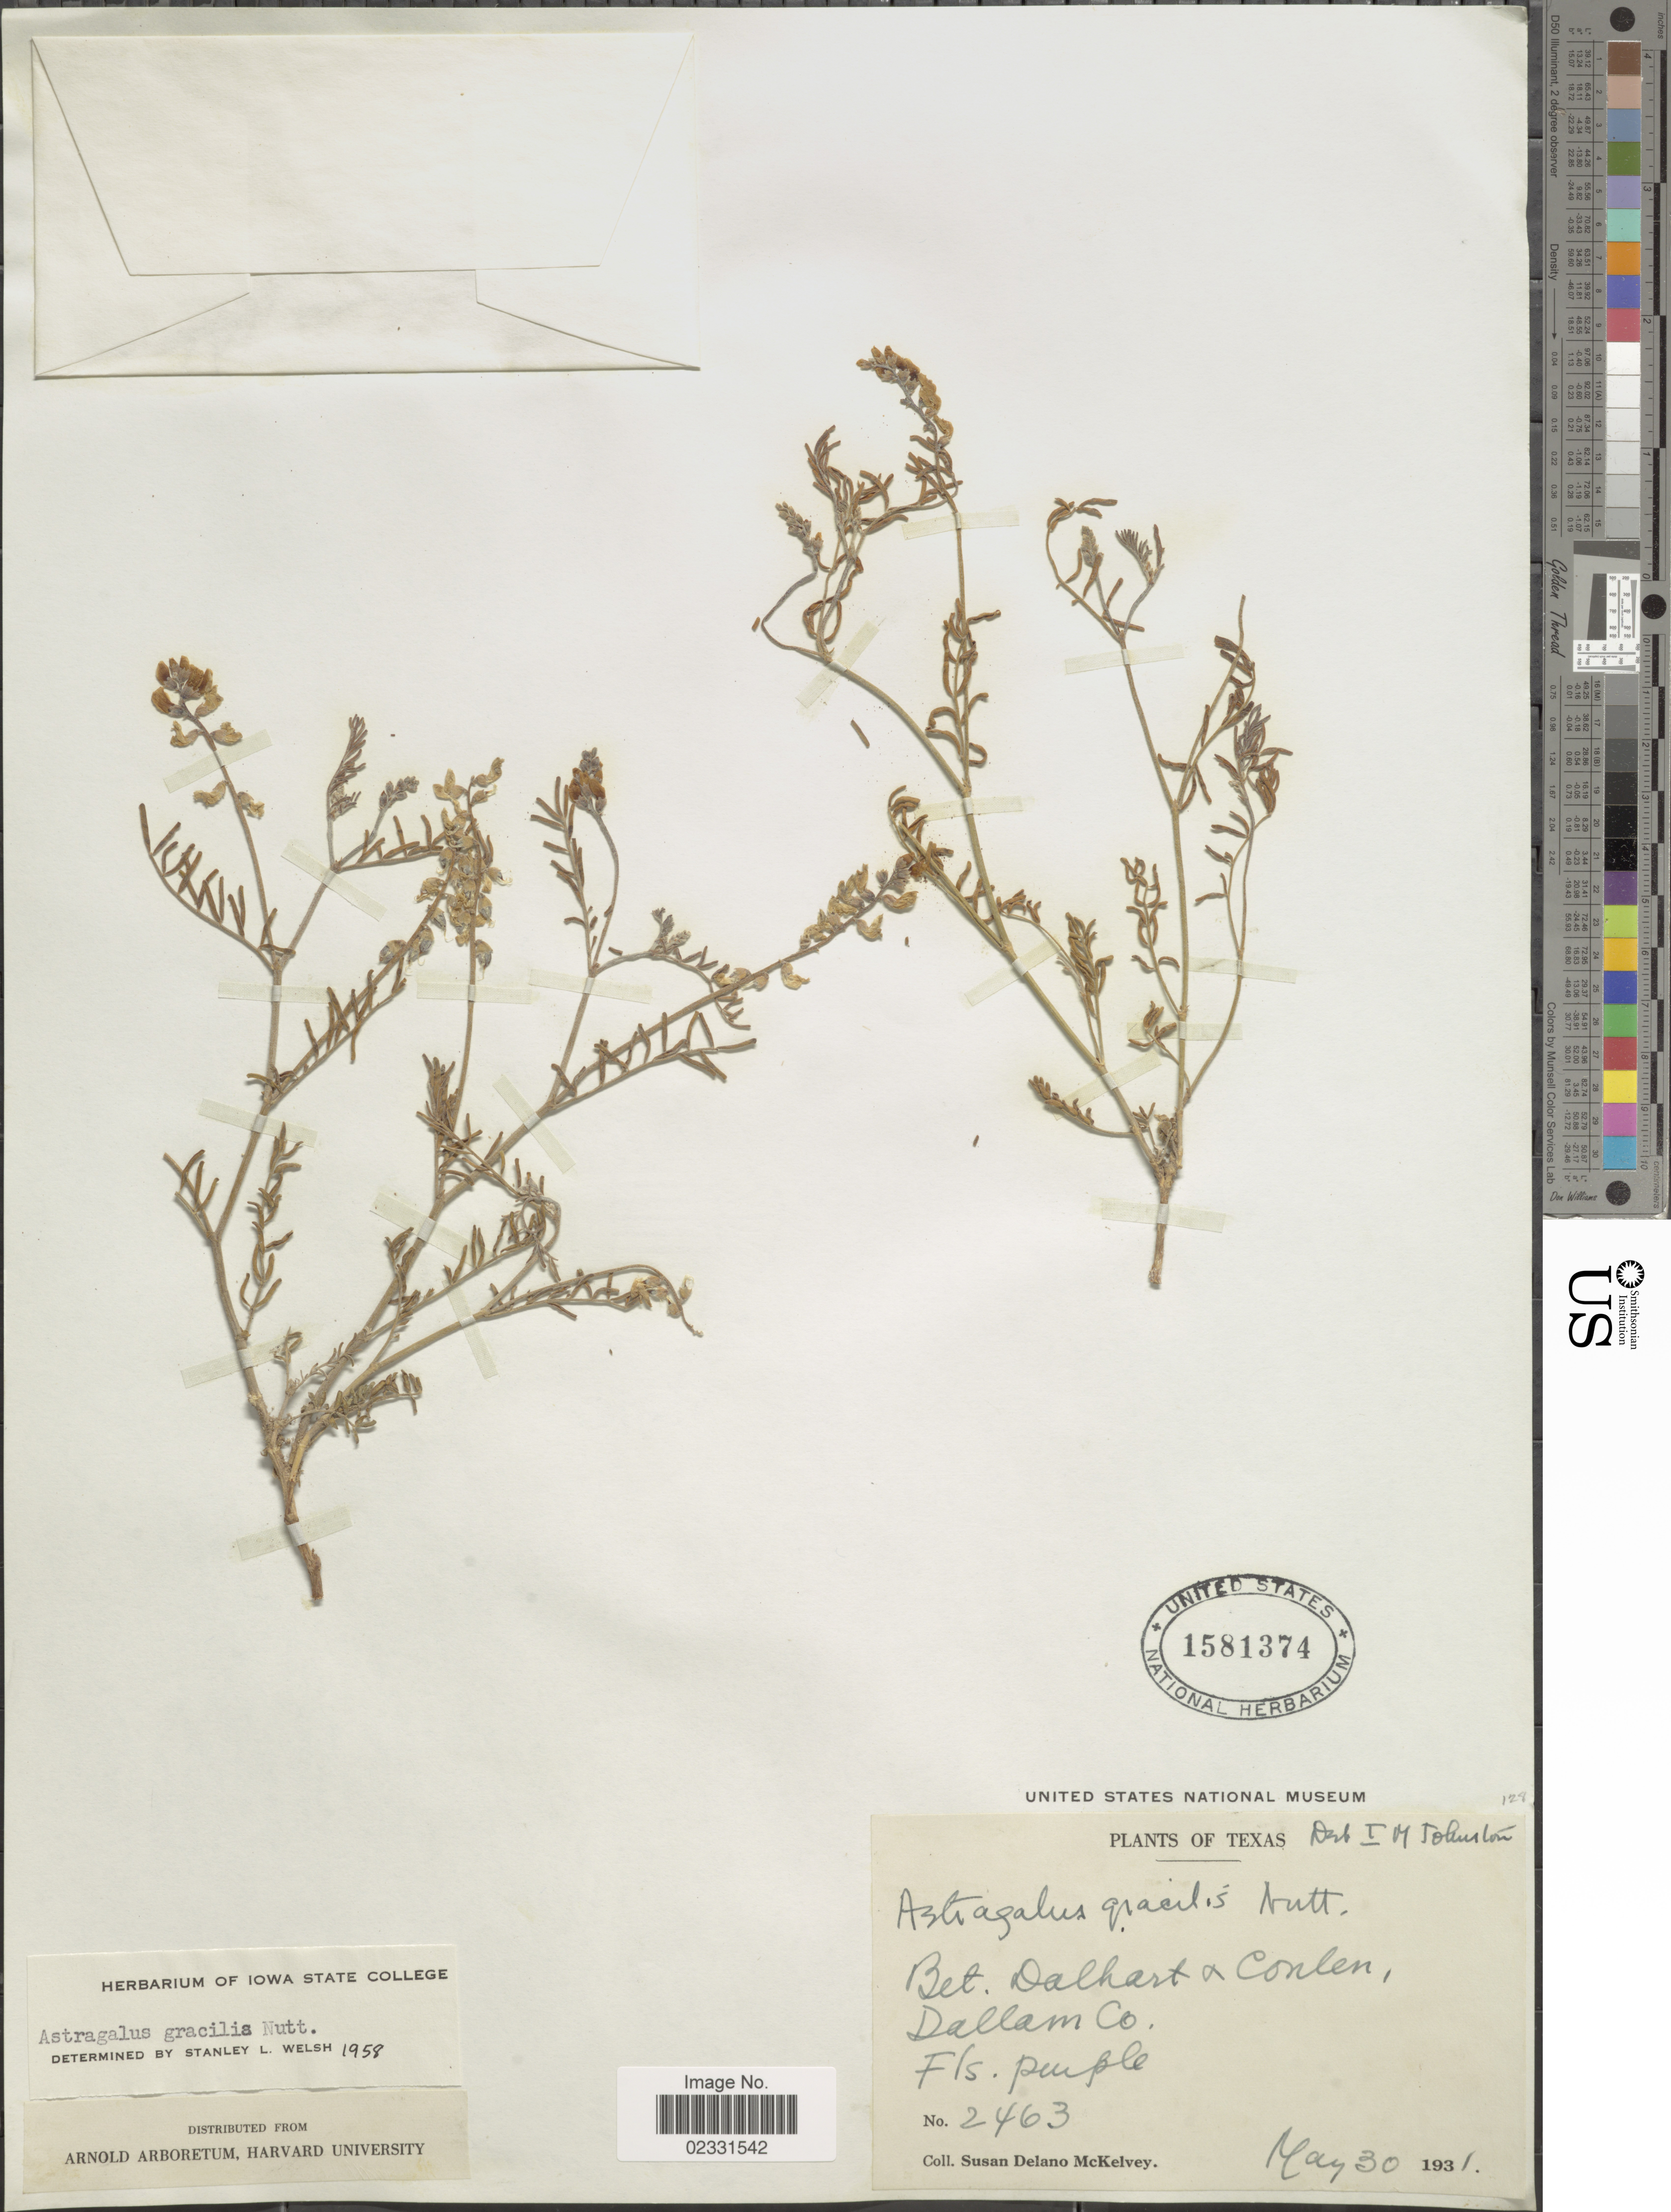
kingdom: Plantae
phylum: Tracheophyta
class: Magnoliopsida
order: Fabales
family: Fabaceae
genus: Astragalus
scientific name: Astragalus gracilis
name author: Nutt.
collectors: S. A. McKelvey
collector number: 2463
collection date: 1931-05-30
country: United States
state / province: Texas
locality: Bet. Dalhart & Conlen, Dallam Co.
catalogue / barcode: US 1581374